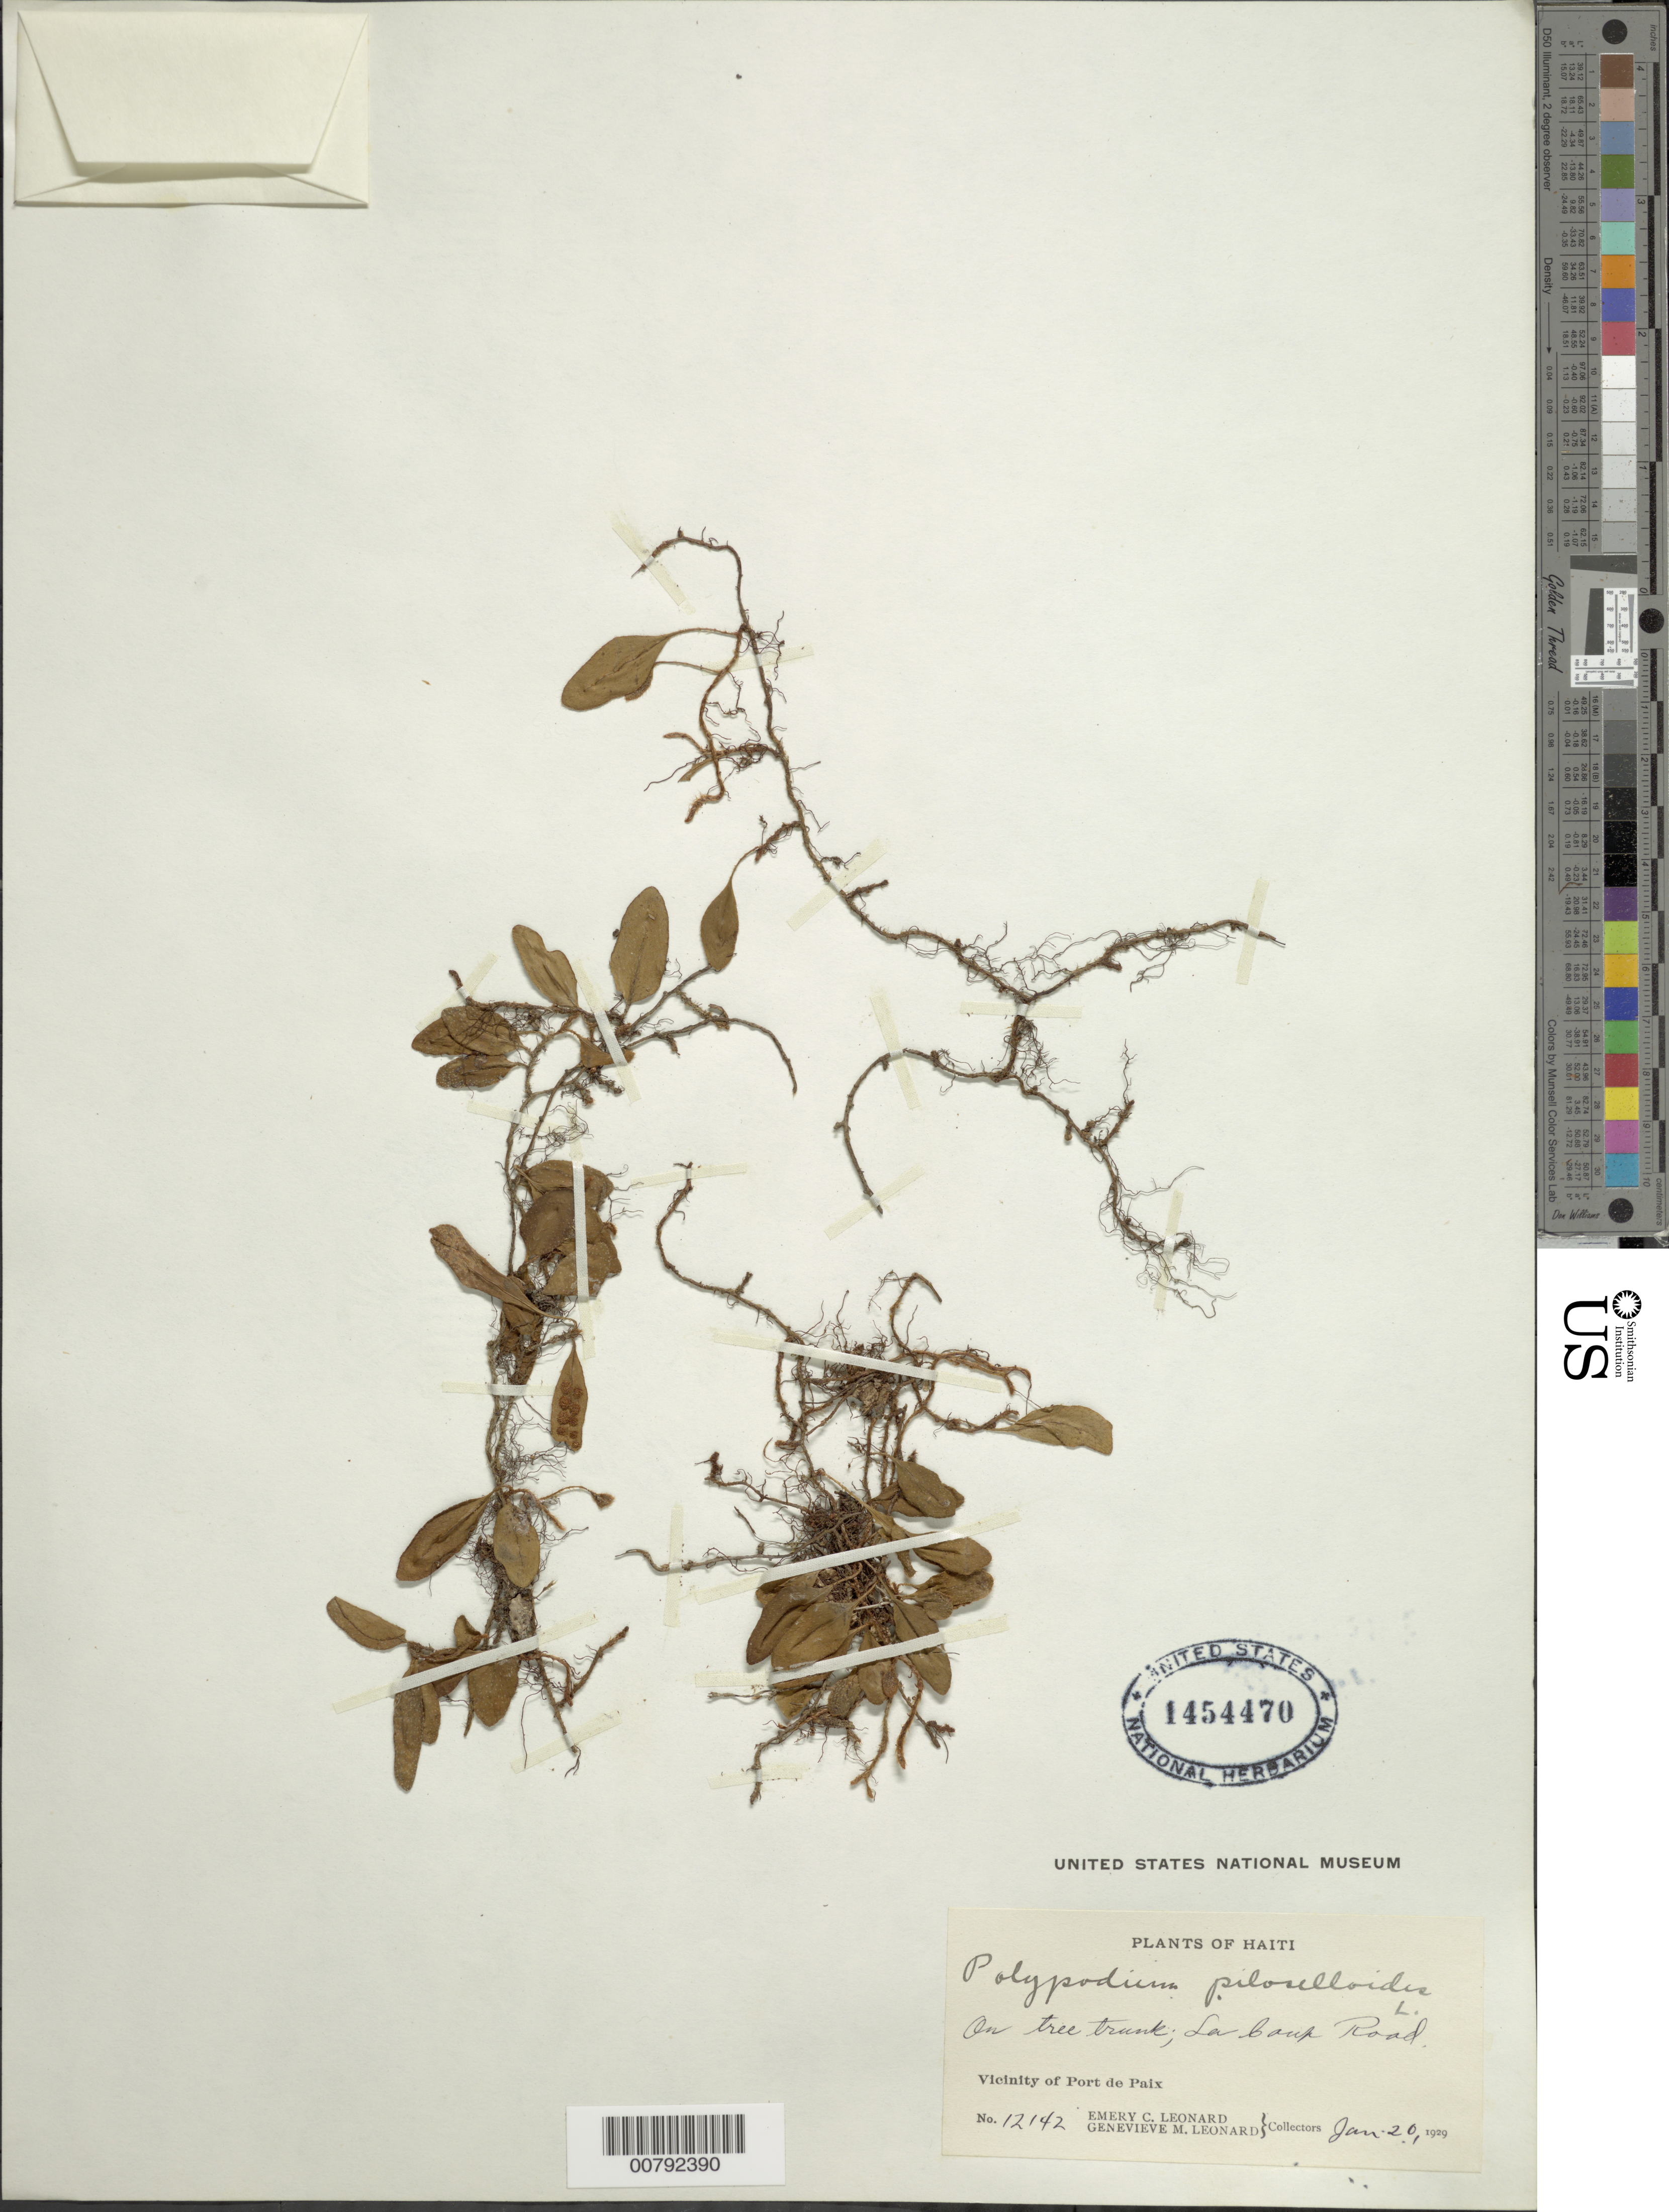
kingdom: Plantae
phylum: Tracheophyta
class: Polypodiopsida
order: Polypodiales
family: Polypodiaceae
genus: Microgramma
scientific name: Microgramma piloselloides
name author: (L.) Copel.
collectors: E. C. Leonard & G. M. Leonard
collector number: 12142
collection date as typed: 20 Jan 1929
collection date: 1929-01-20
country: Haiti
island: Hispaniola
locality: Port de Paix vicinity, La Coup road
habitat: On tree trunk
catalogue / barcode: US 1454470